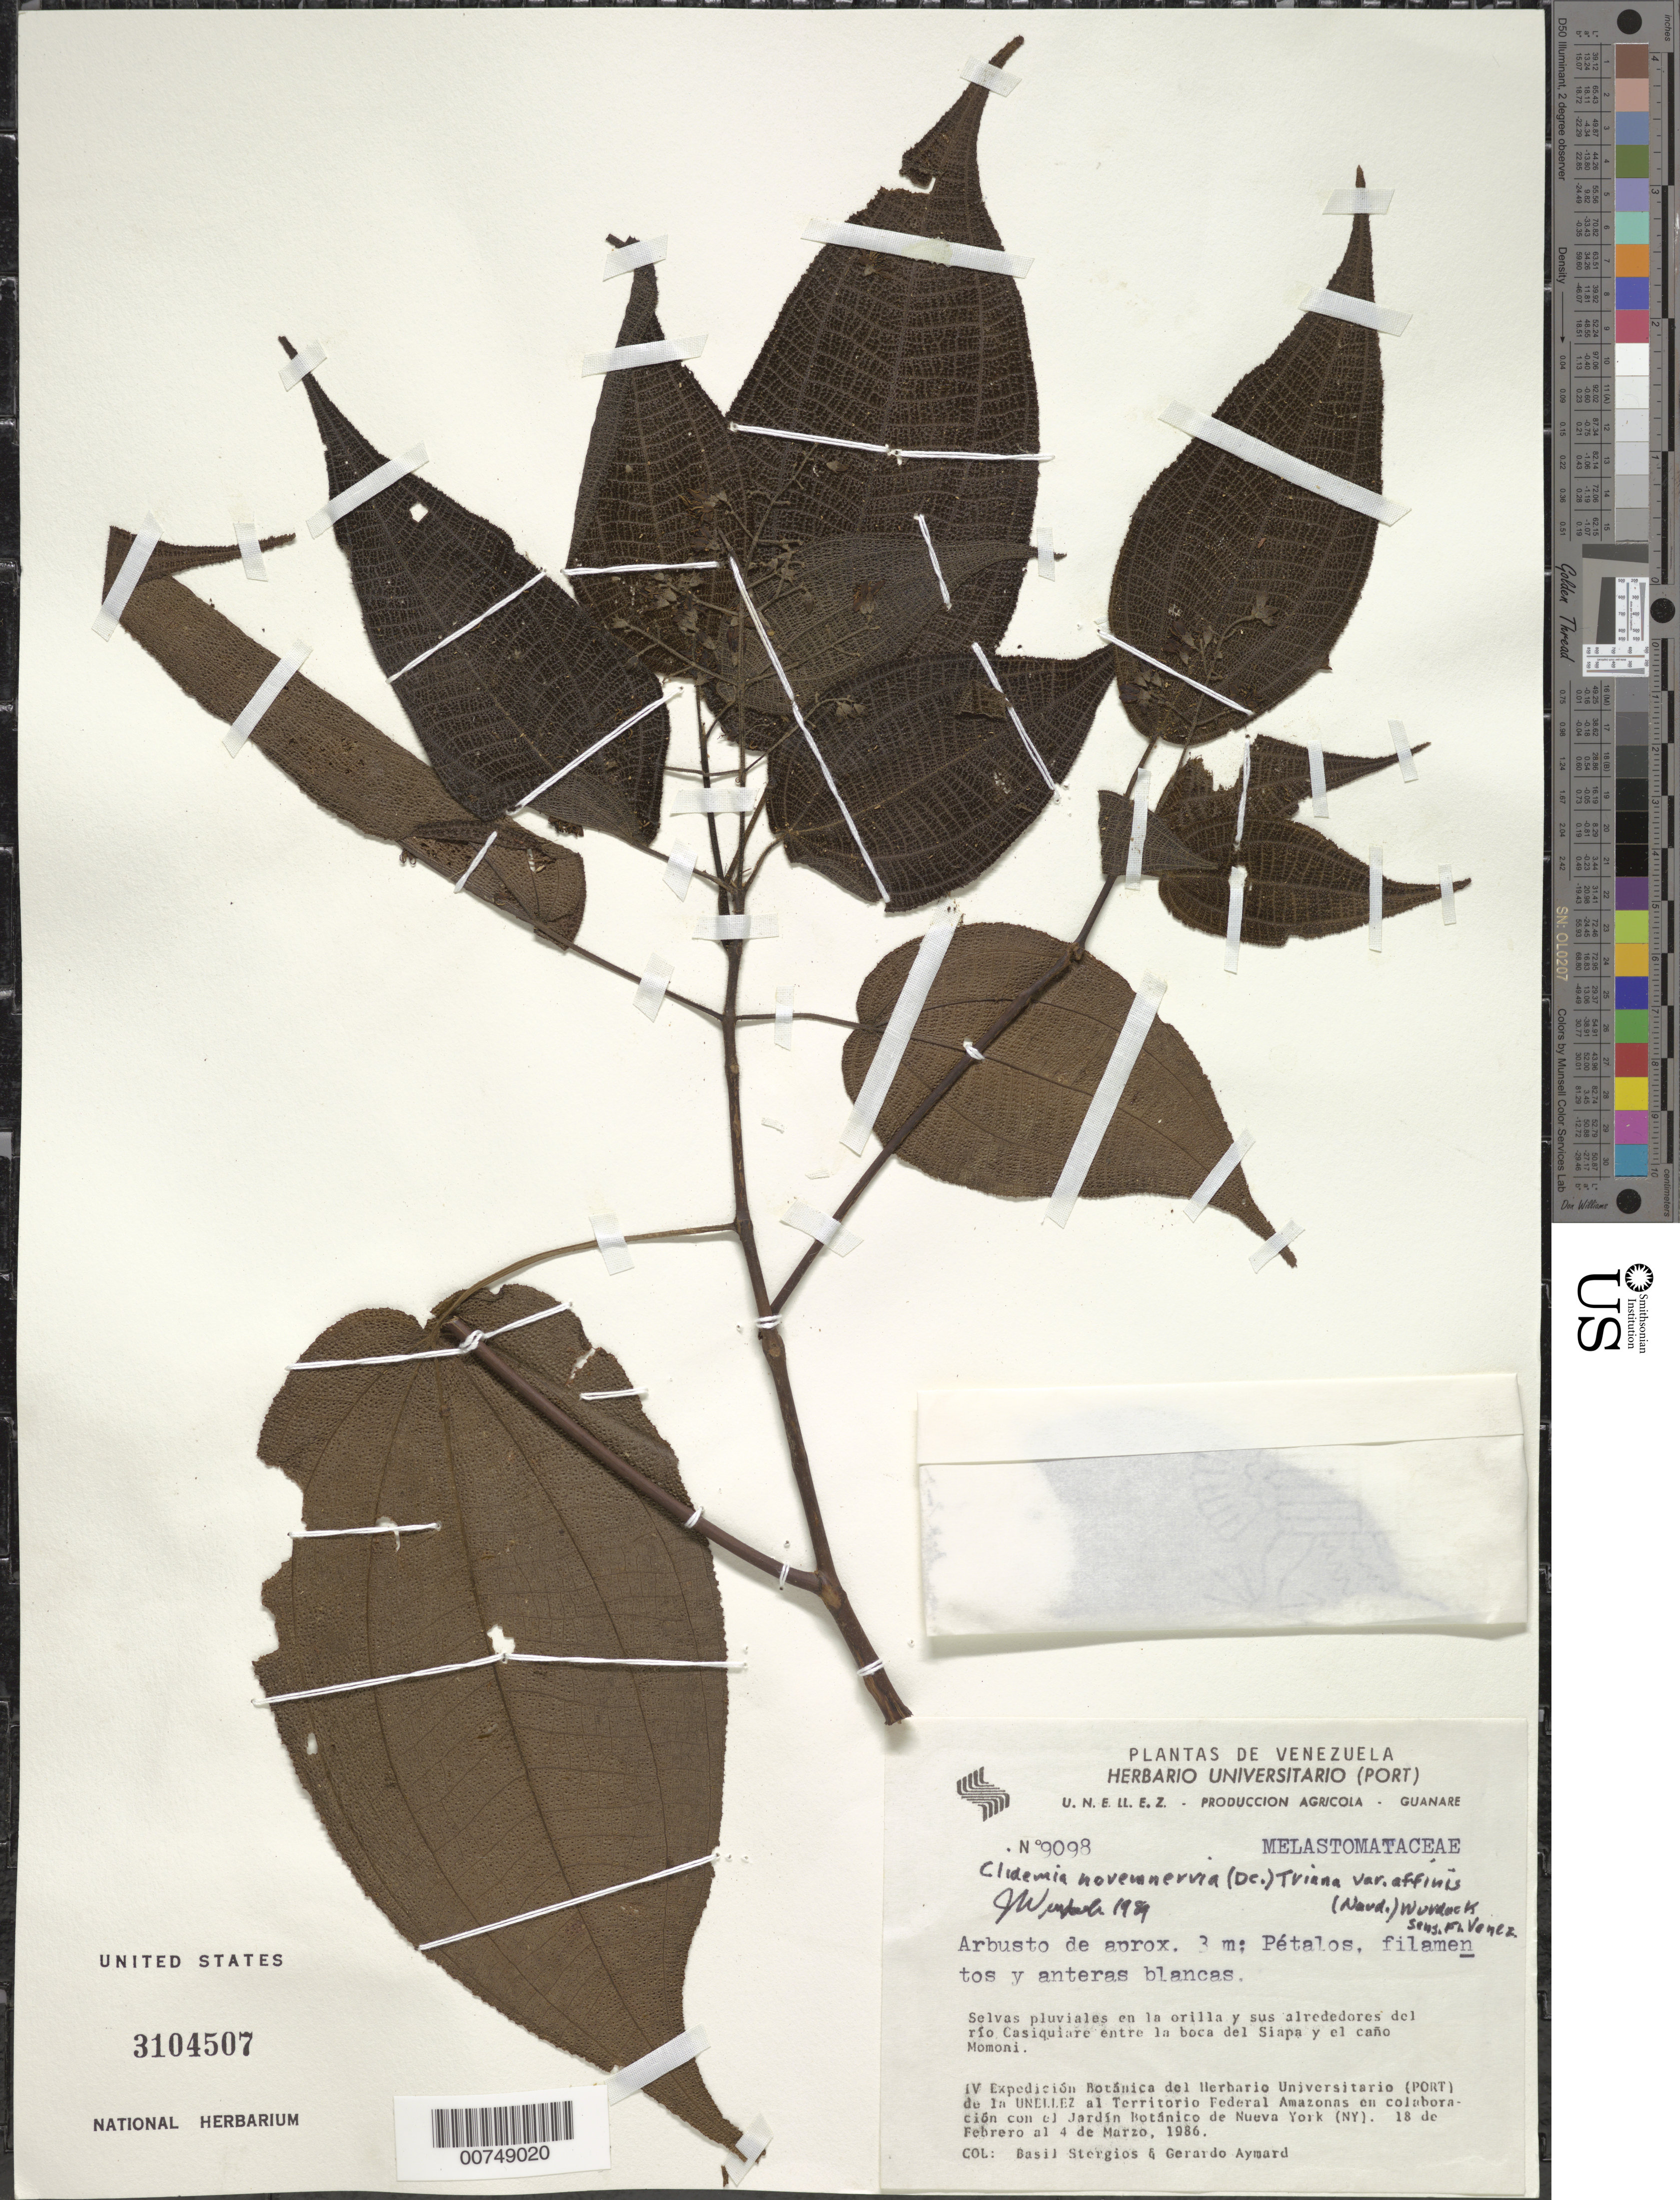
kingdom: Plantae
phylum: Tracheophyta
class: Magnoliopsida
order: Myrtales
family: Melastomataceae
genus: Clidemia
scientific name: Clidemia novemnervia var. affinis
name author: (Naudin) Wurdack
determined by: Wurdack, John J., (US), US (UNITED STATES)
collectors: B. G. Stergios & G. A. Aymard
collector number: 9098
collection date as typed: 18-Feb-86 to 4-Mar-86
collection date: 1986-02-18/1986-03-04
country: Venezuela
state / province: Amazonas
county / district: Río Negro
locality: Río Casiquiare, entre la boca del Siapa y el Caño Momoni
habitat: Edge of rainforest and along river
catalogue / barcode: US 3104507